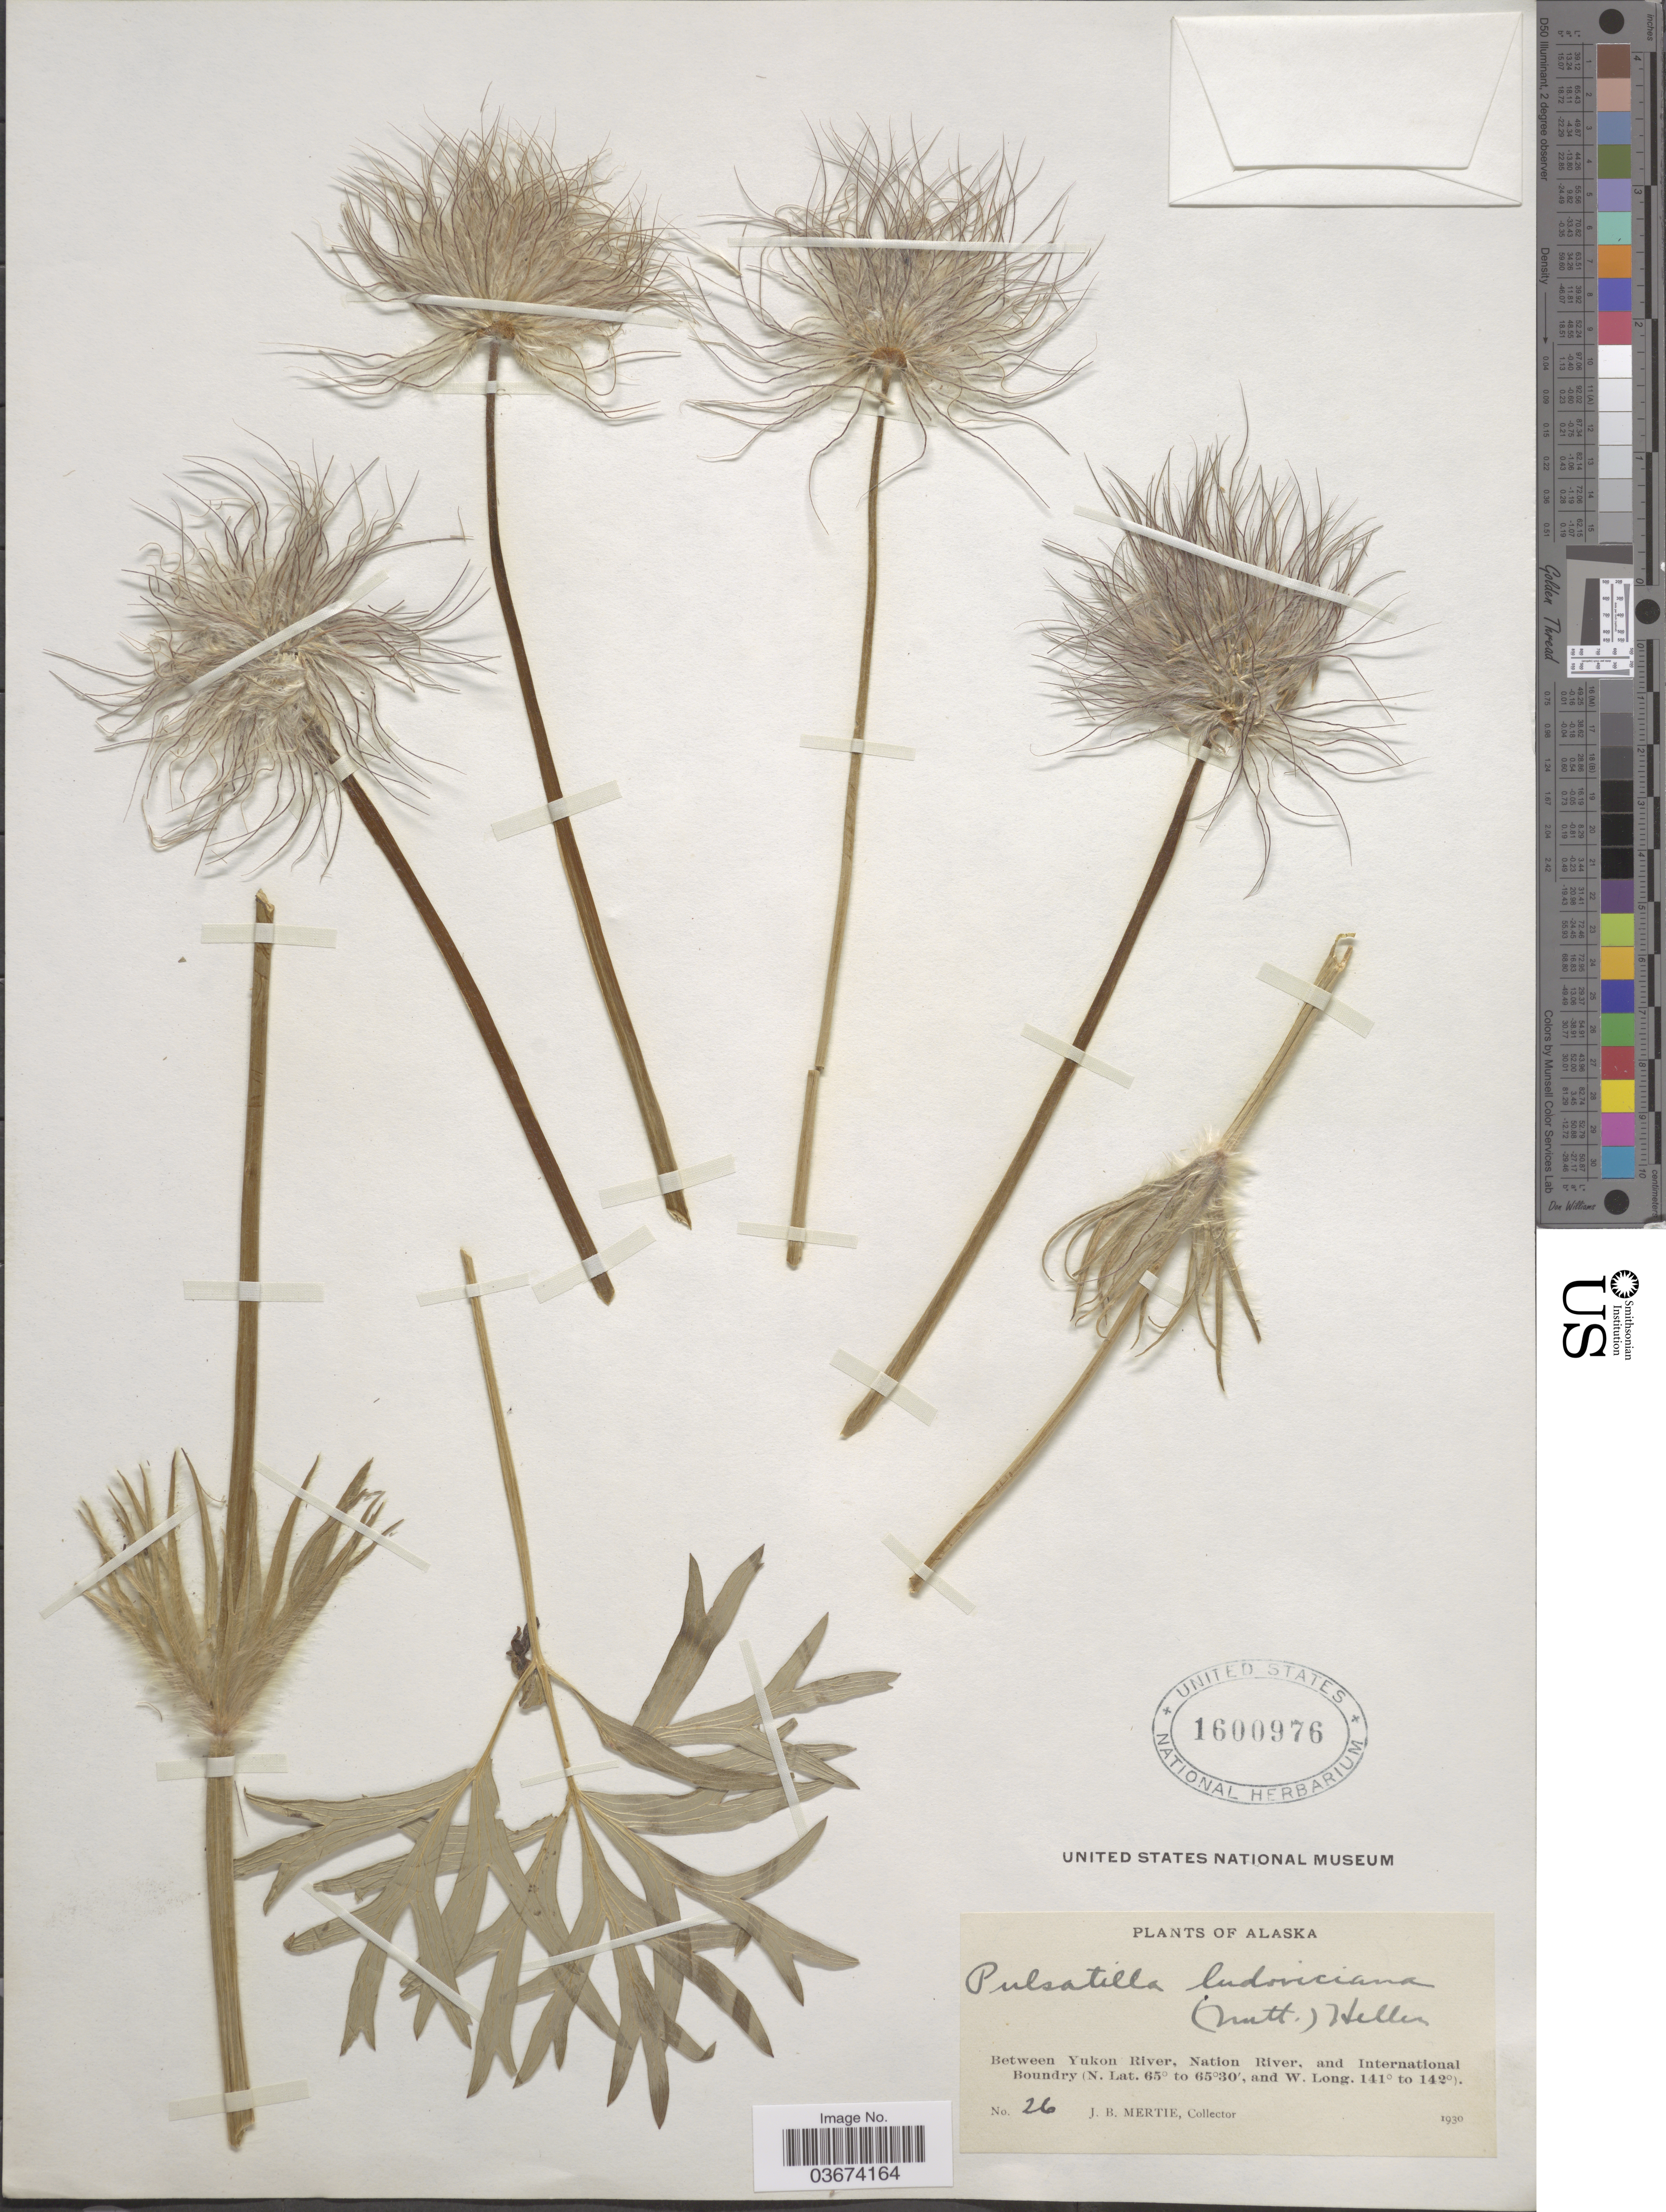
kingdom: Plantae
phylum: Tracheophyta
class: Magnoliopsida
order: Ranunculales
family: Ranunculaceae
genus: Pulsatilla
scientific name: Pulsatilla nuttalliana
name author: (DC.) Bercht. & J. Presl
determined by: Strong, Mark T., (BOT), Smithsonian Institution - National Museum of Natural History (UNITED STATES)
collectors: J. Mertie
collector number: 26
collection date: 1930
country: United States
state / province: Alaska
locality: Between Yukon River, Nation River, and International Boundary.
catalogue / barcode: US 1600976